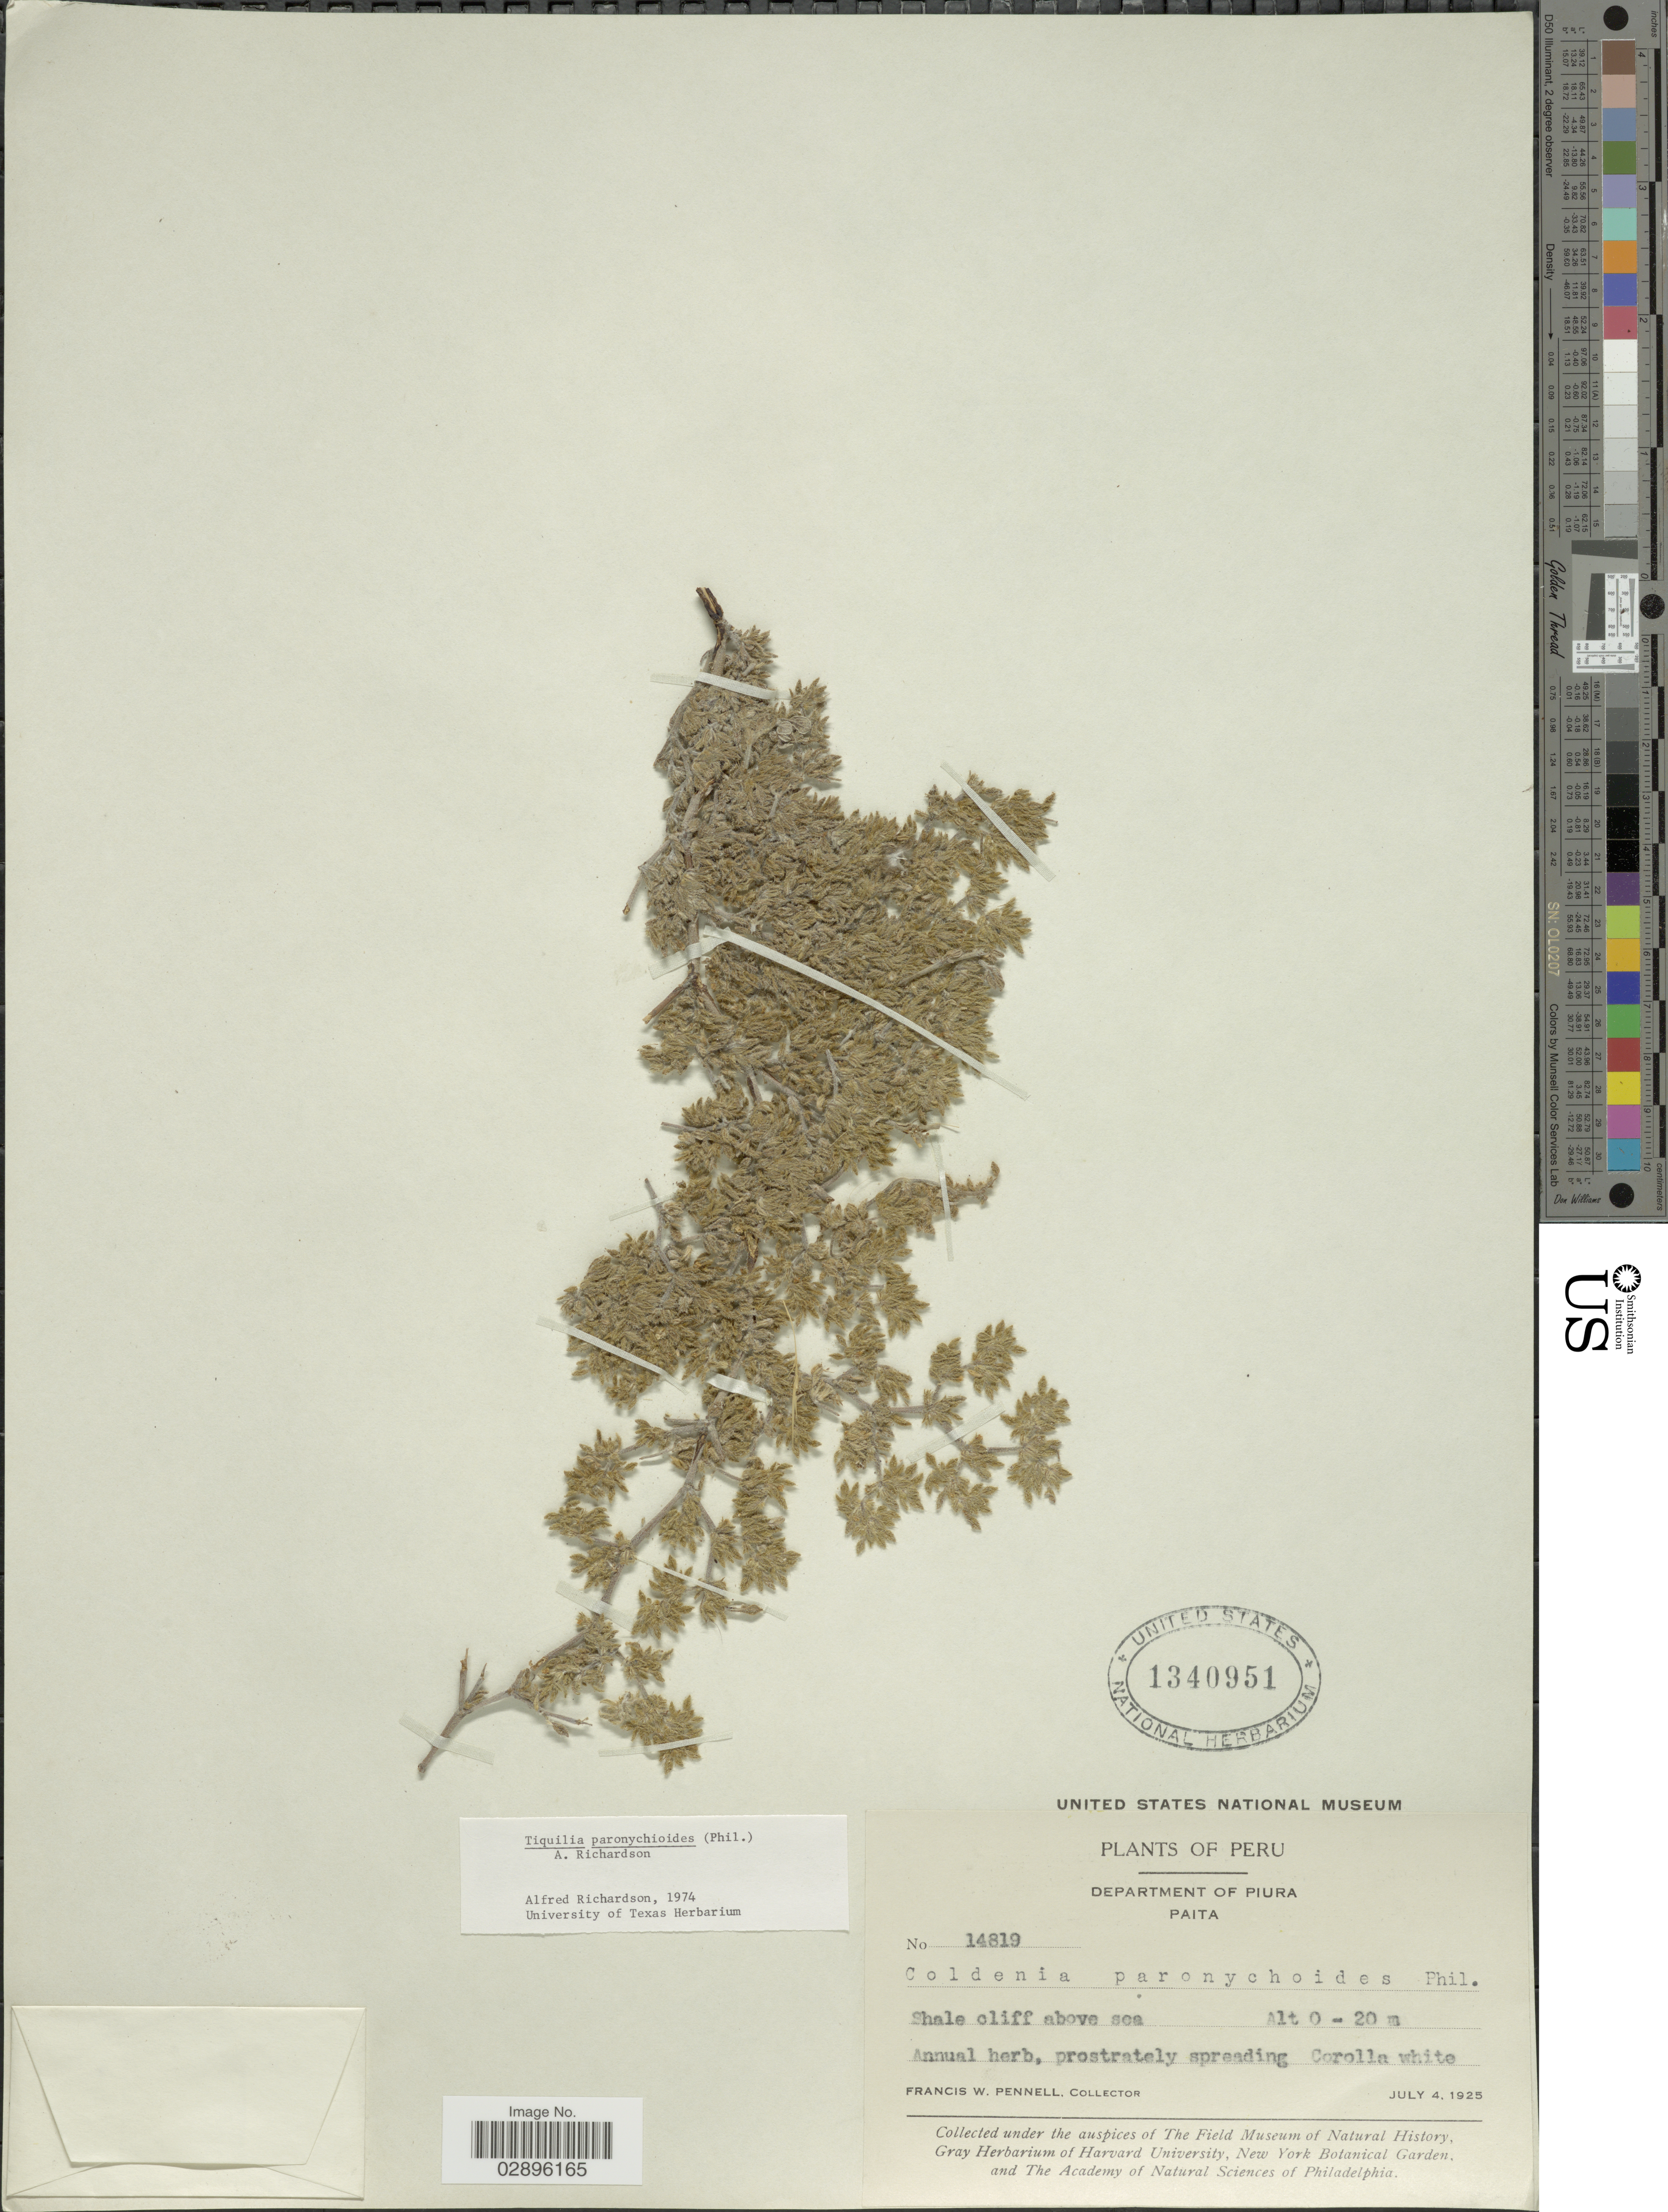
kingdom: Plantae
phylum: Tracheophyta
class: Magnoliopsida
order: Boraginales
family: Ehretiaceae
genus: Tiquilia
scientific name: Tiquilia paronychioides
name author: (Phil.) A.T. Richardson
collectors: F. W. Pennell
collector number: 14819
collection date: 1925-07-04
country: Peru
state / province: Piura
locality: Department of Piura. Paita.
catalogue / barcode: US 1340951